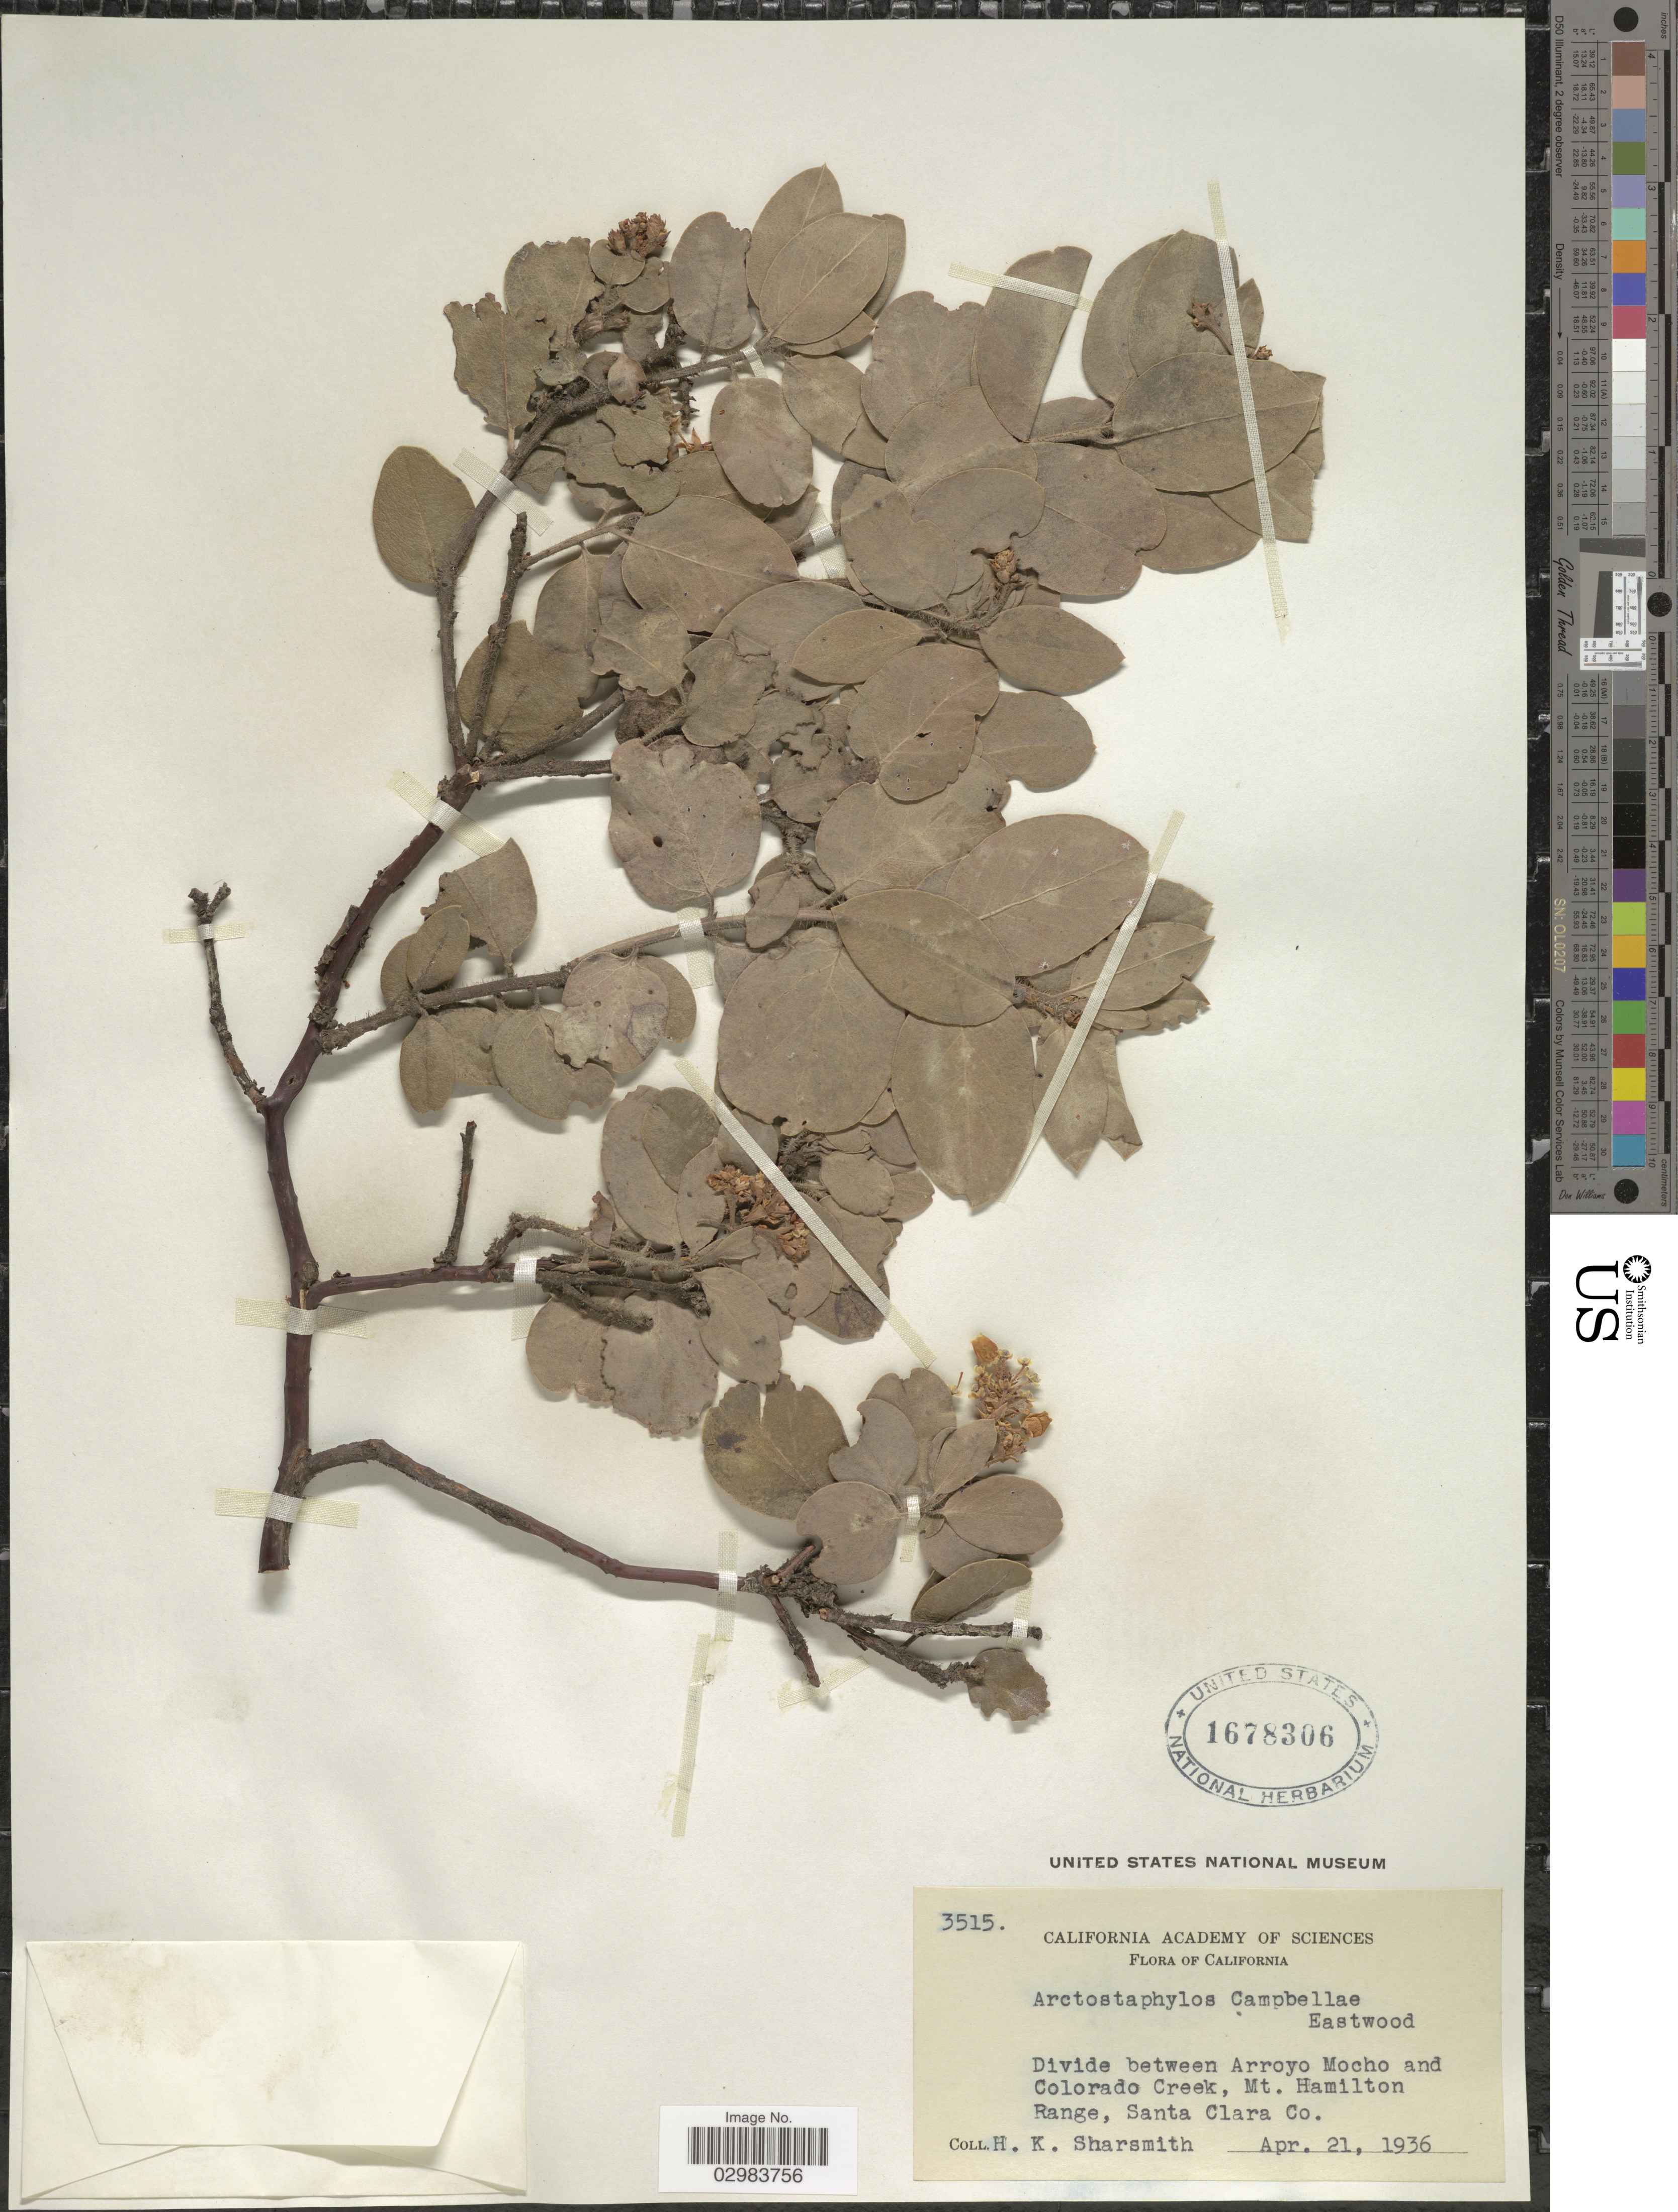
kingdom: Plantae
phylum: Tracheophyta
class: Magnoliopsida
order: Ericales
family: Ericaceae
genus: Arctostaphylos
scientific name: Arctostaphylos campbellae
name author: Eastw.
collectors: H. Sharsmith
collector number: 3515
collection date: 1936-04-21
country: United States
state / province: California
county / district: Santa Clara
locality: Divide between Arroyo Mocho and Colorado Creek, Mt Hamilton Range, Santa Clara Co.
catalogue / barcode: US 1678306